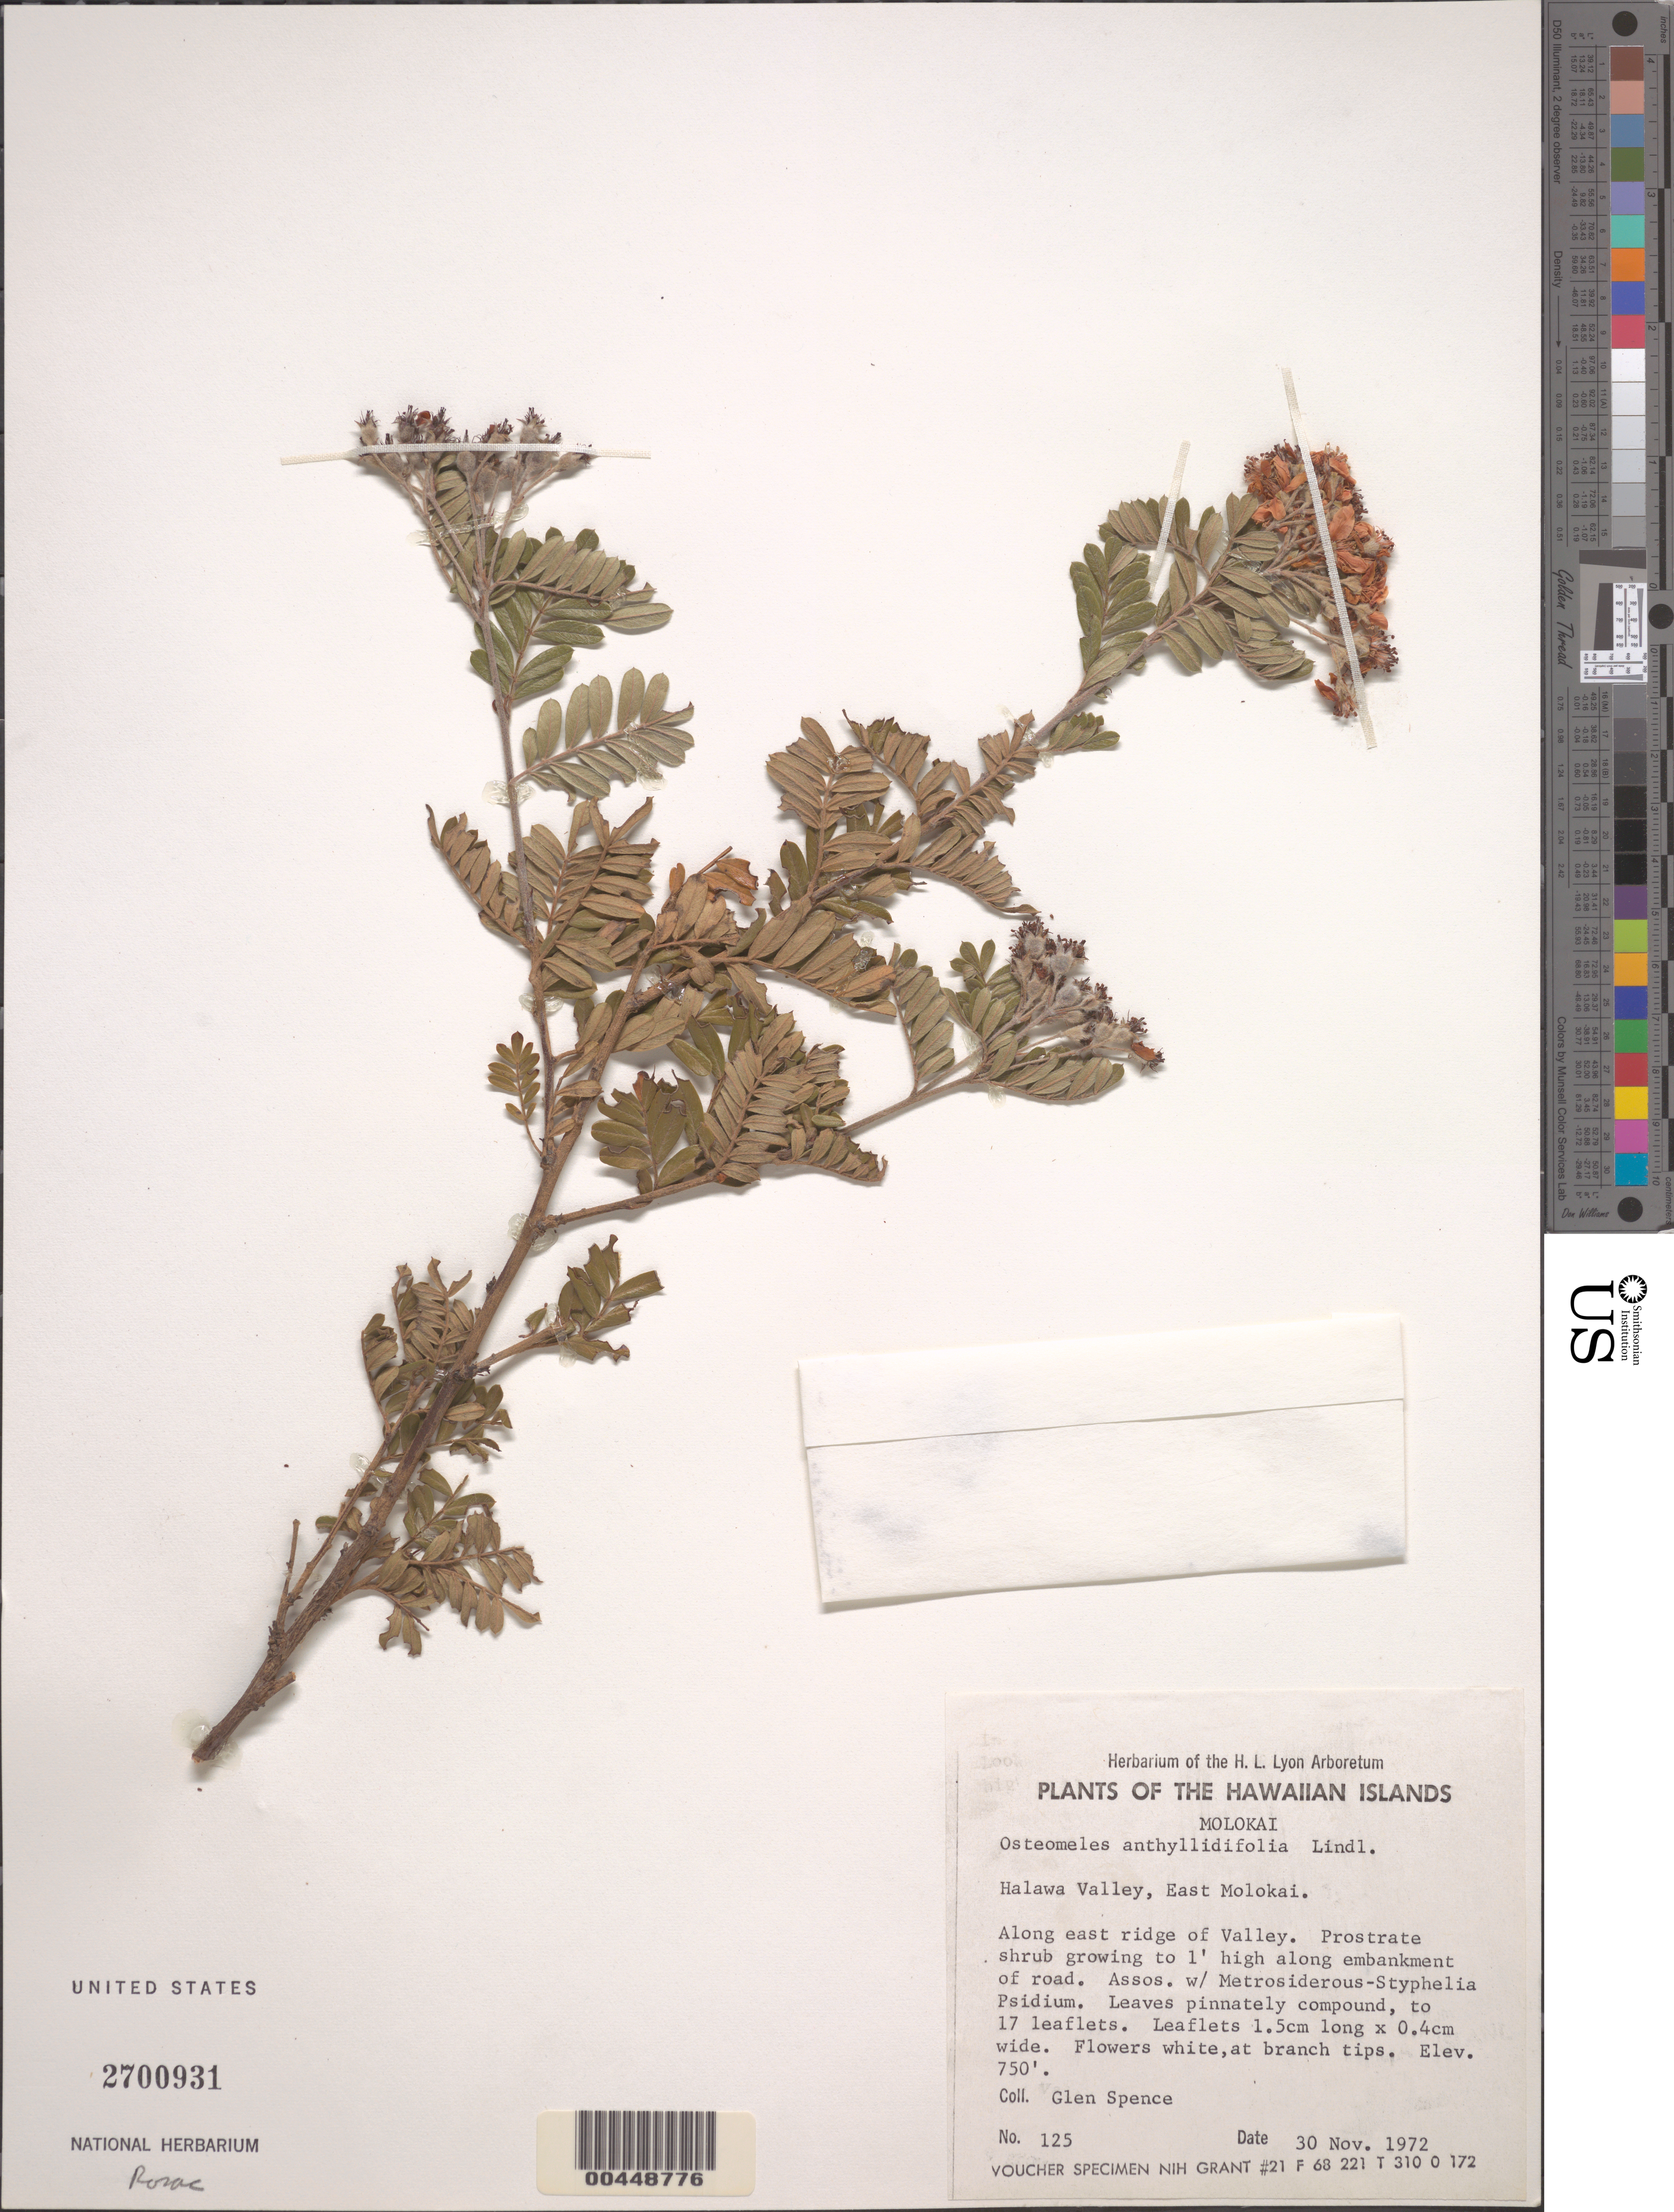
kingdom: Plantae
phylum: Tracheophyta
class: Magnoliopsida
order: Rosales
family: Rosaceae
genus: Osteomeles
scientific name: Osteomeles anthyllidifolia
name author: (Small) Lindl.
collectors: G. Spence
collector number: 125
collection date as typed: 30 Nov 1972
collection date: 1972-11-30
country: United States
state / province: Hawaii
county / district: Maui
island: Moloka'i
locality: Along E ridge of Halawa Valley, E Molokai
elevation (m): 229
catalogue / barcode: US 2700931